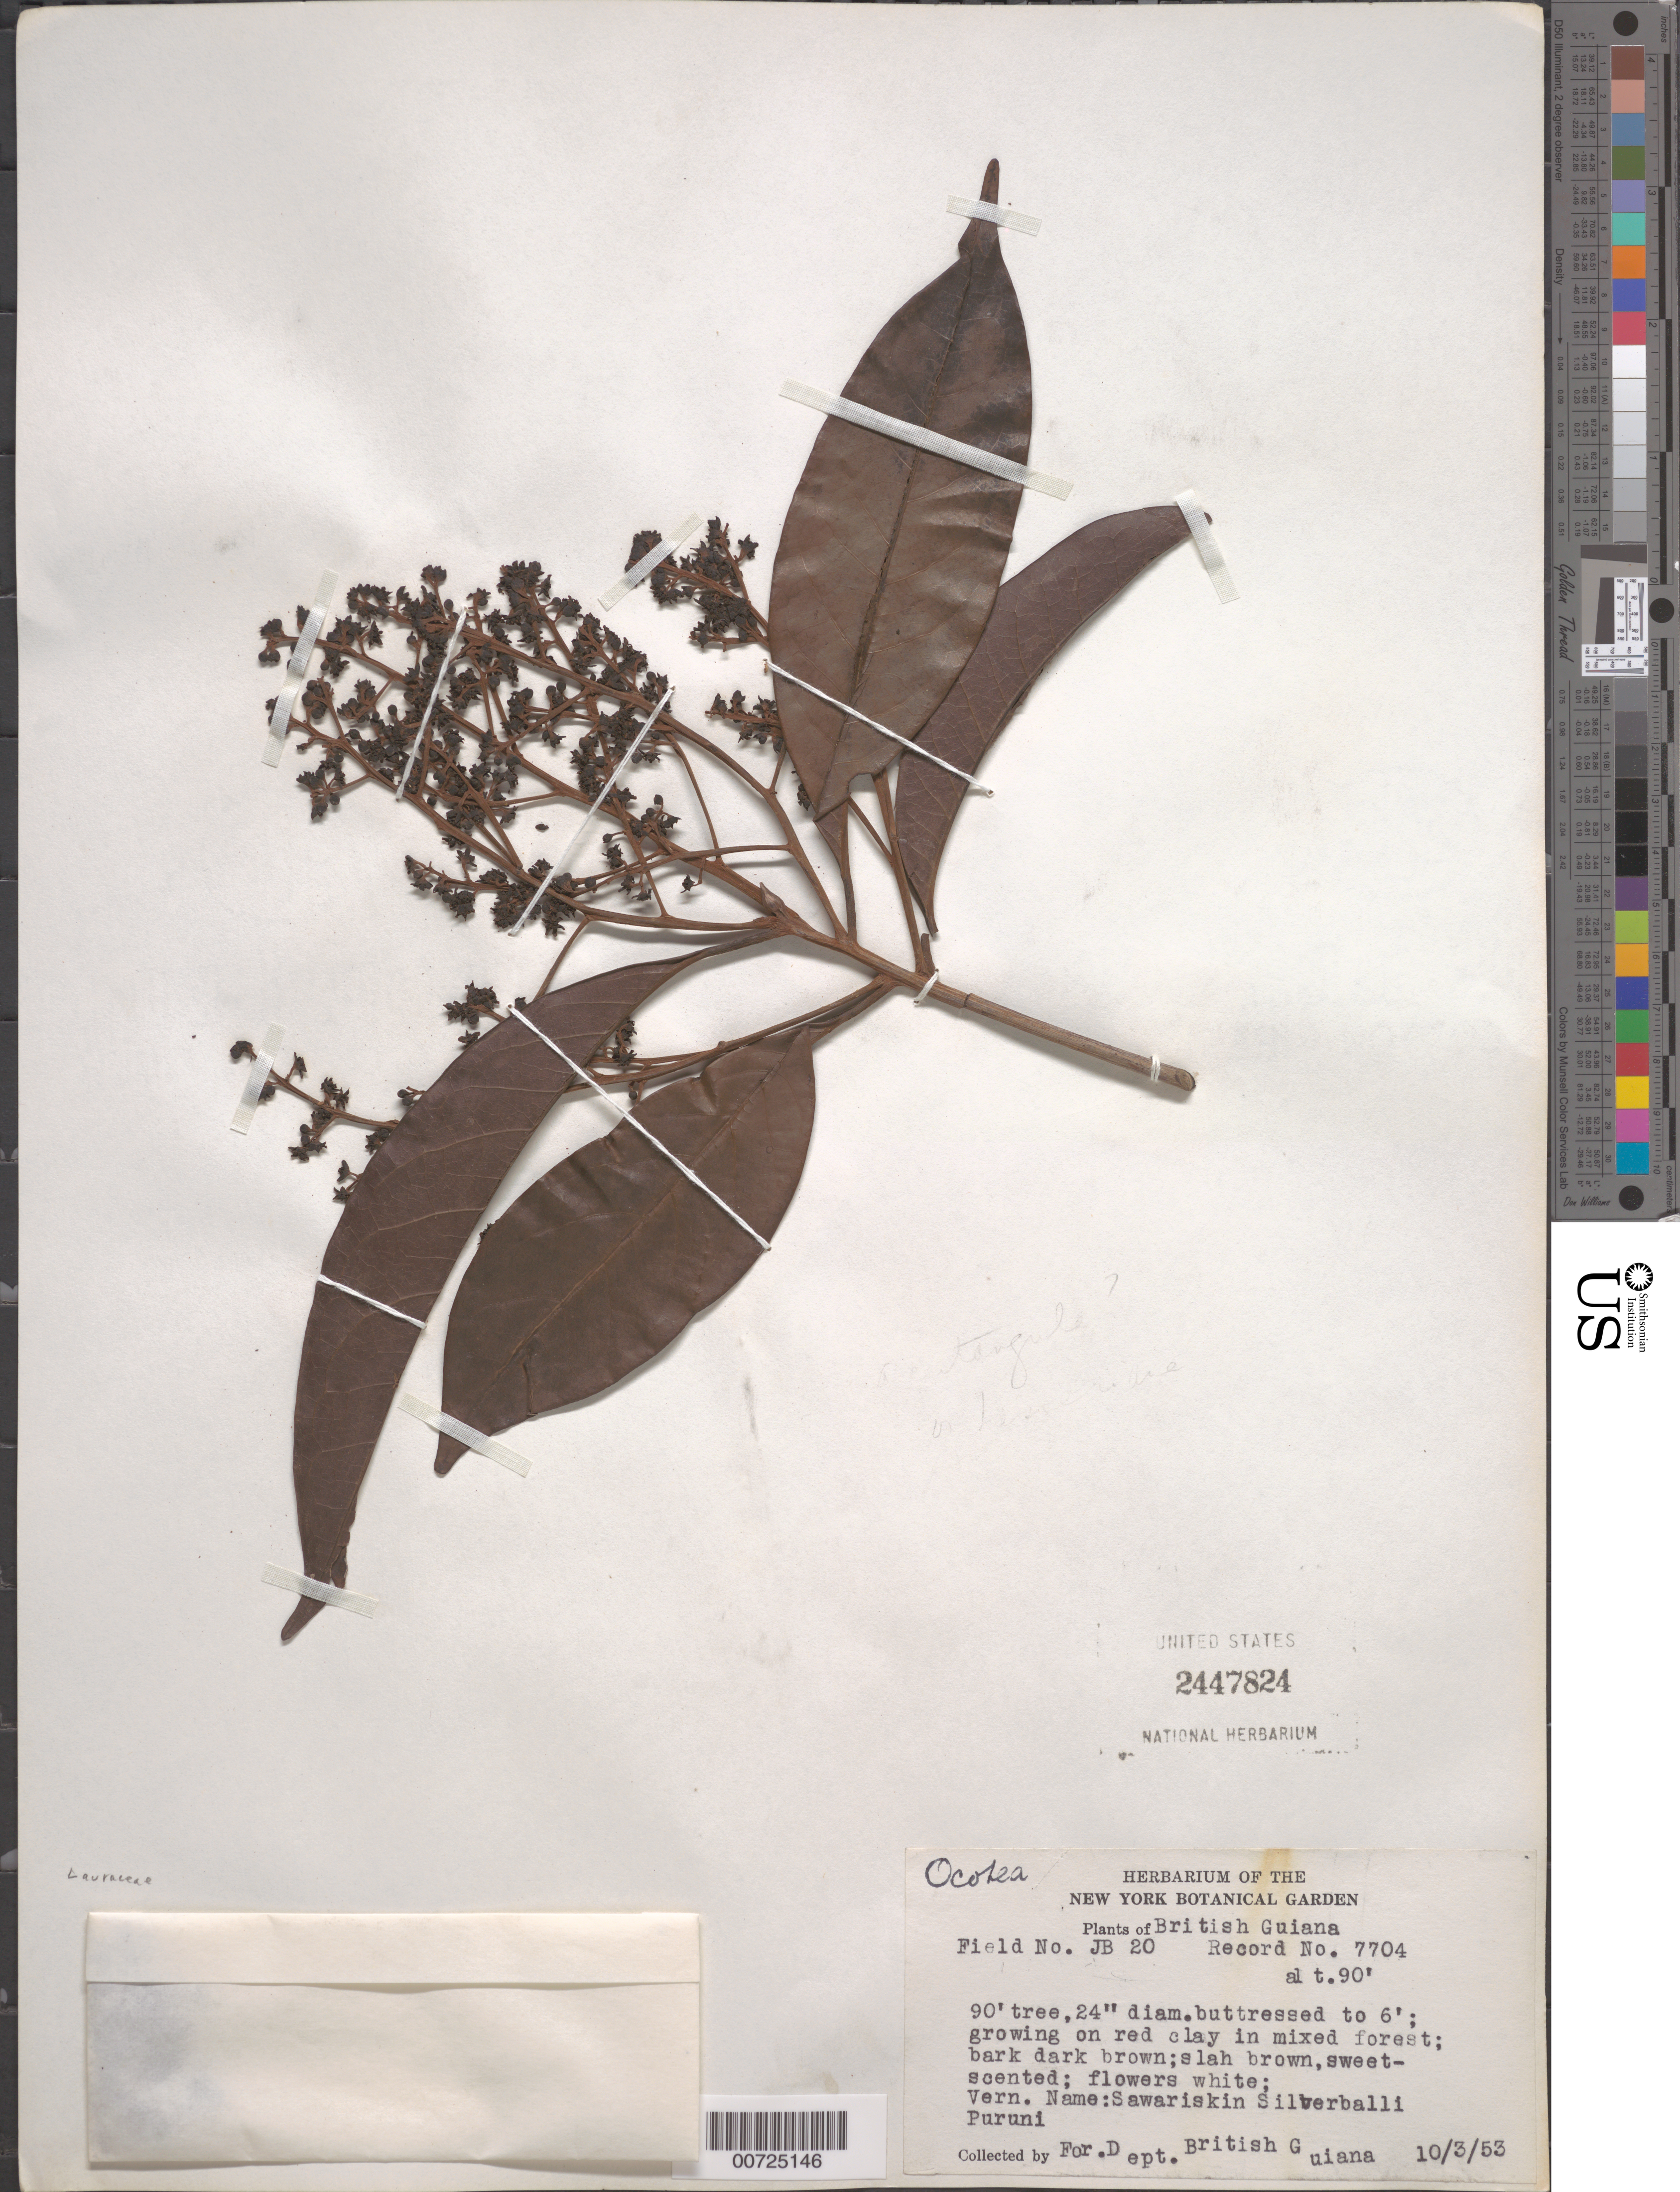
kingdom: Plantae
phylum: Tracheophyta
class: Magnoliopsida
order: Laurales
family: Lauraceae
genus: Ocotea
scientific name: Ocotea sp.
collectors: Forest Dept. B. G. & British Guiana Forestry Dept.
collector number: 7704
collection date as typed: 10-Mar-53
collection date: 1953-03-10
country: Guyana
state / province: U. Demerara-Berbice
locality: Puruni R.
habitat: Red clay in mixed forest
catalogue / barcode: US 2447824